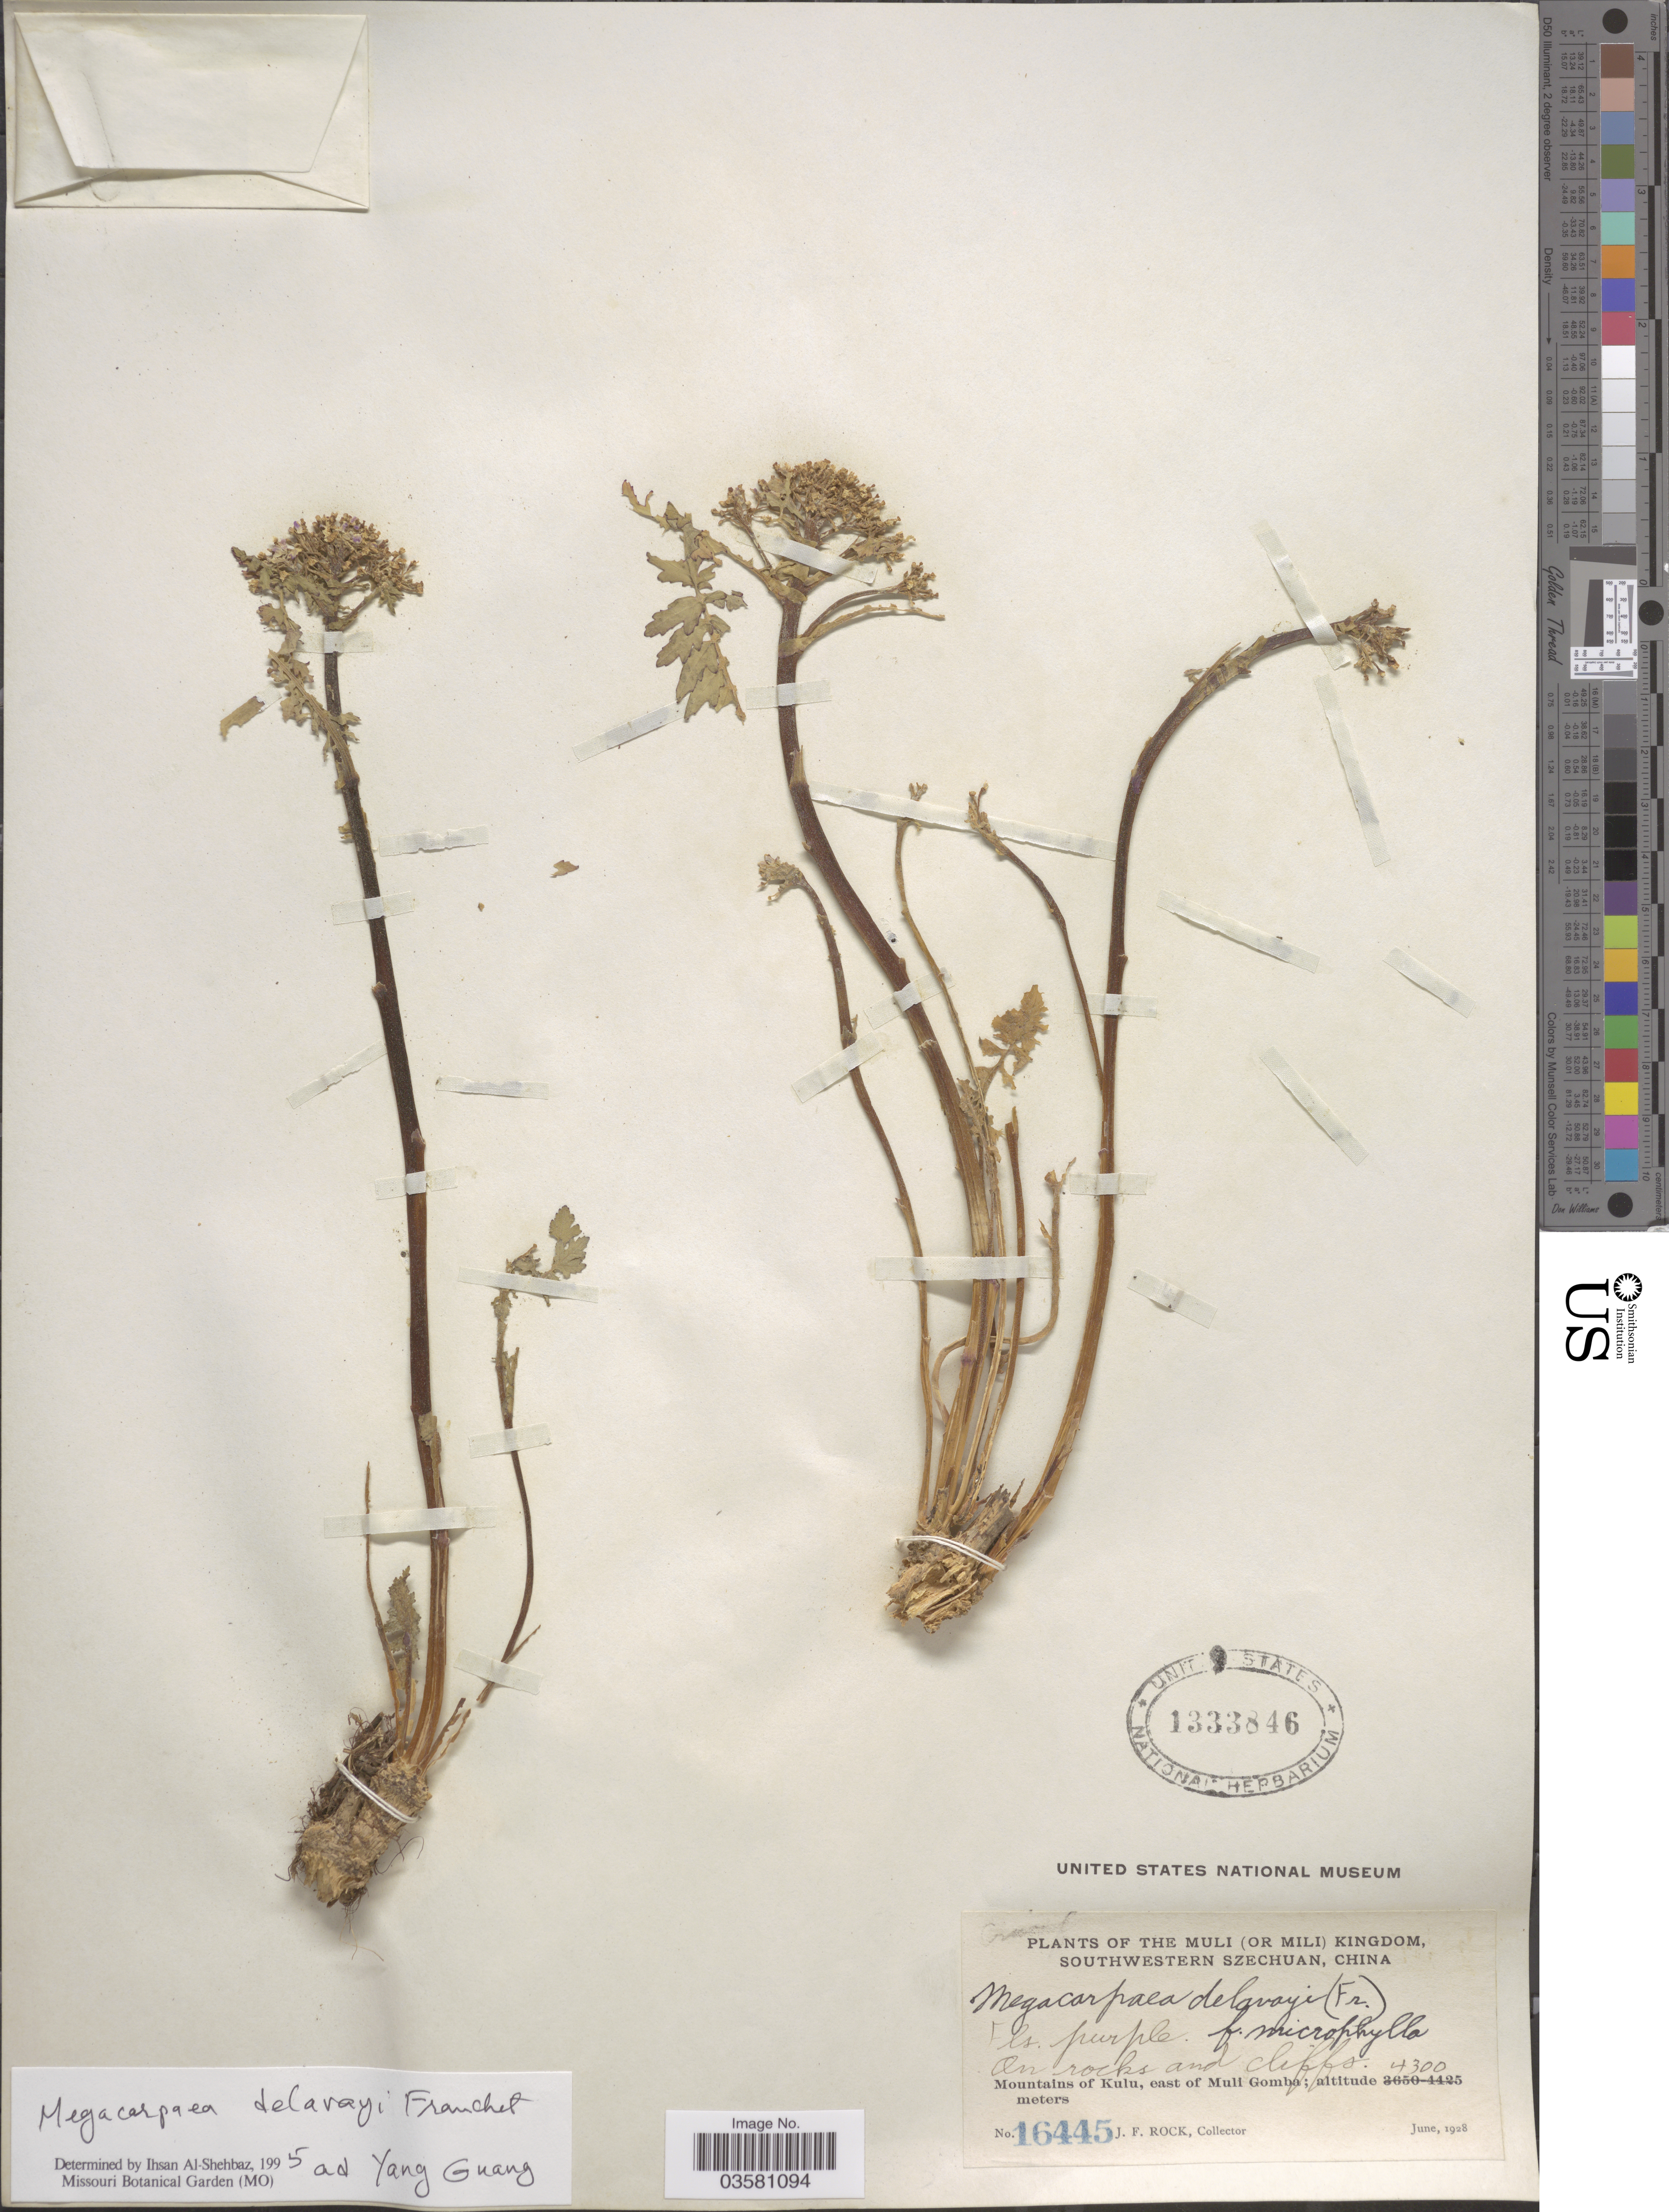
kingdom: Plantae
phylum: Tracheophyta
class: Magnoliopsida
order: Brassicales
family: Brassicaceae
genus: Megacarpaea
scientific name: Megacarpaea delavayi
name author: Franch.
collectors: J. Rock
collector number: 16445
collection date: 1928-06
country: China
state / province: Sichuan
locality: The Muli (or Mili) Kingdom, Southwestern Szechuan. Mountains of Kulu, east of Muli Gomba.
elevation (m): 4300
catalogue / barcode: US 1333846